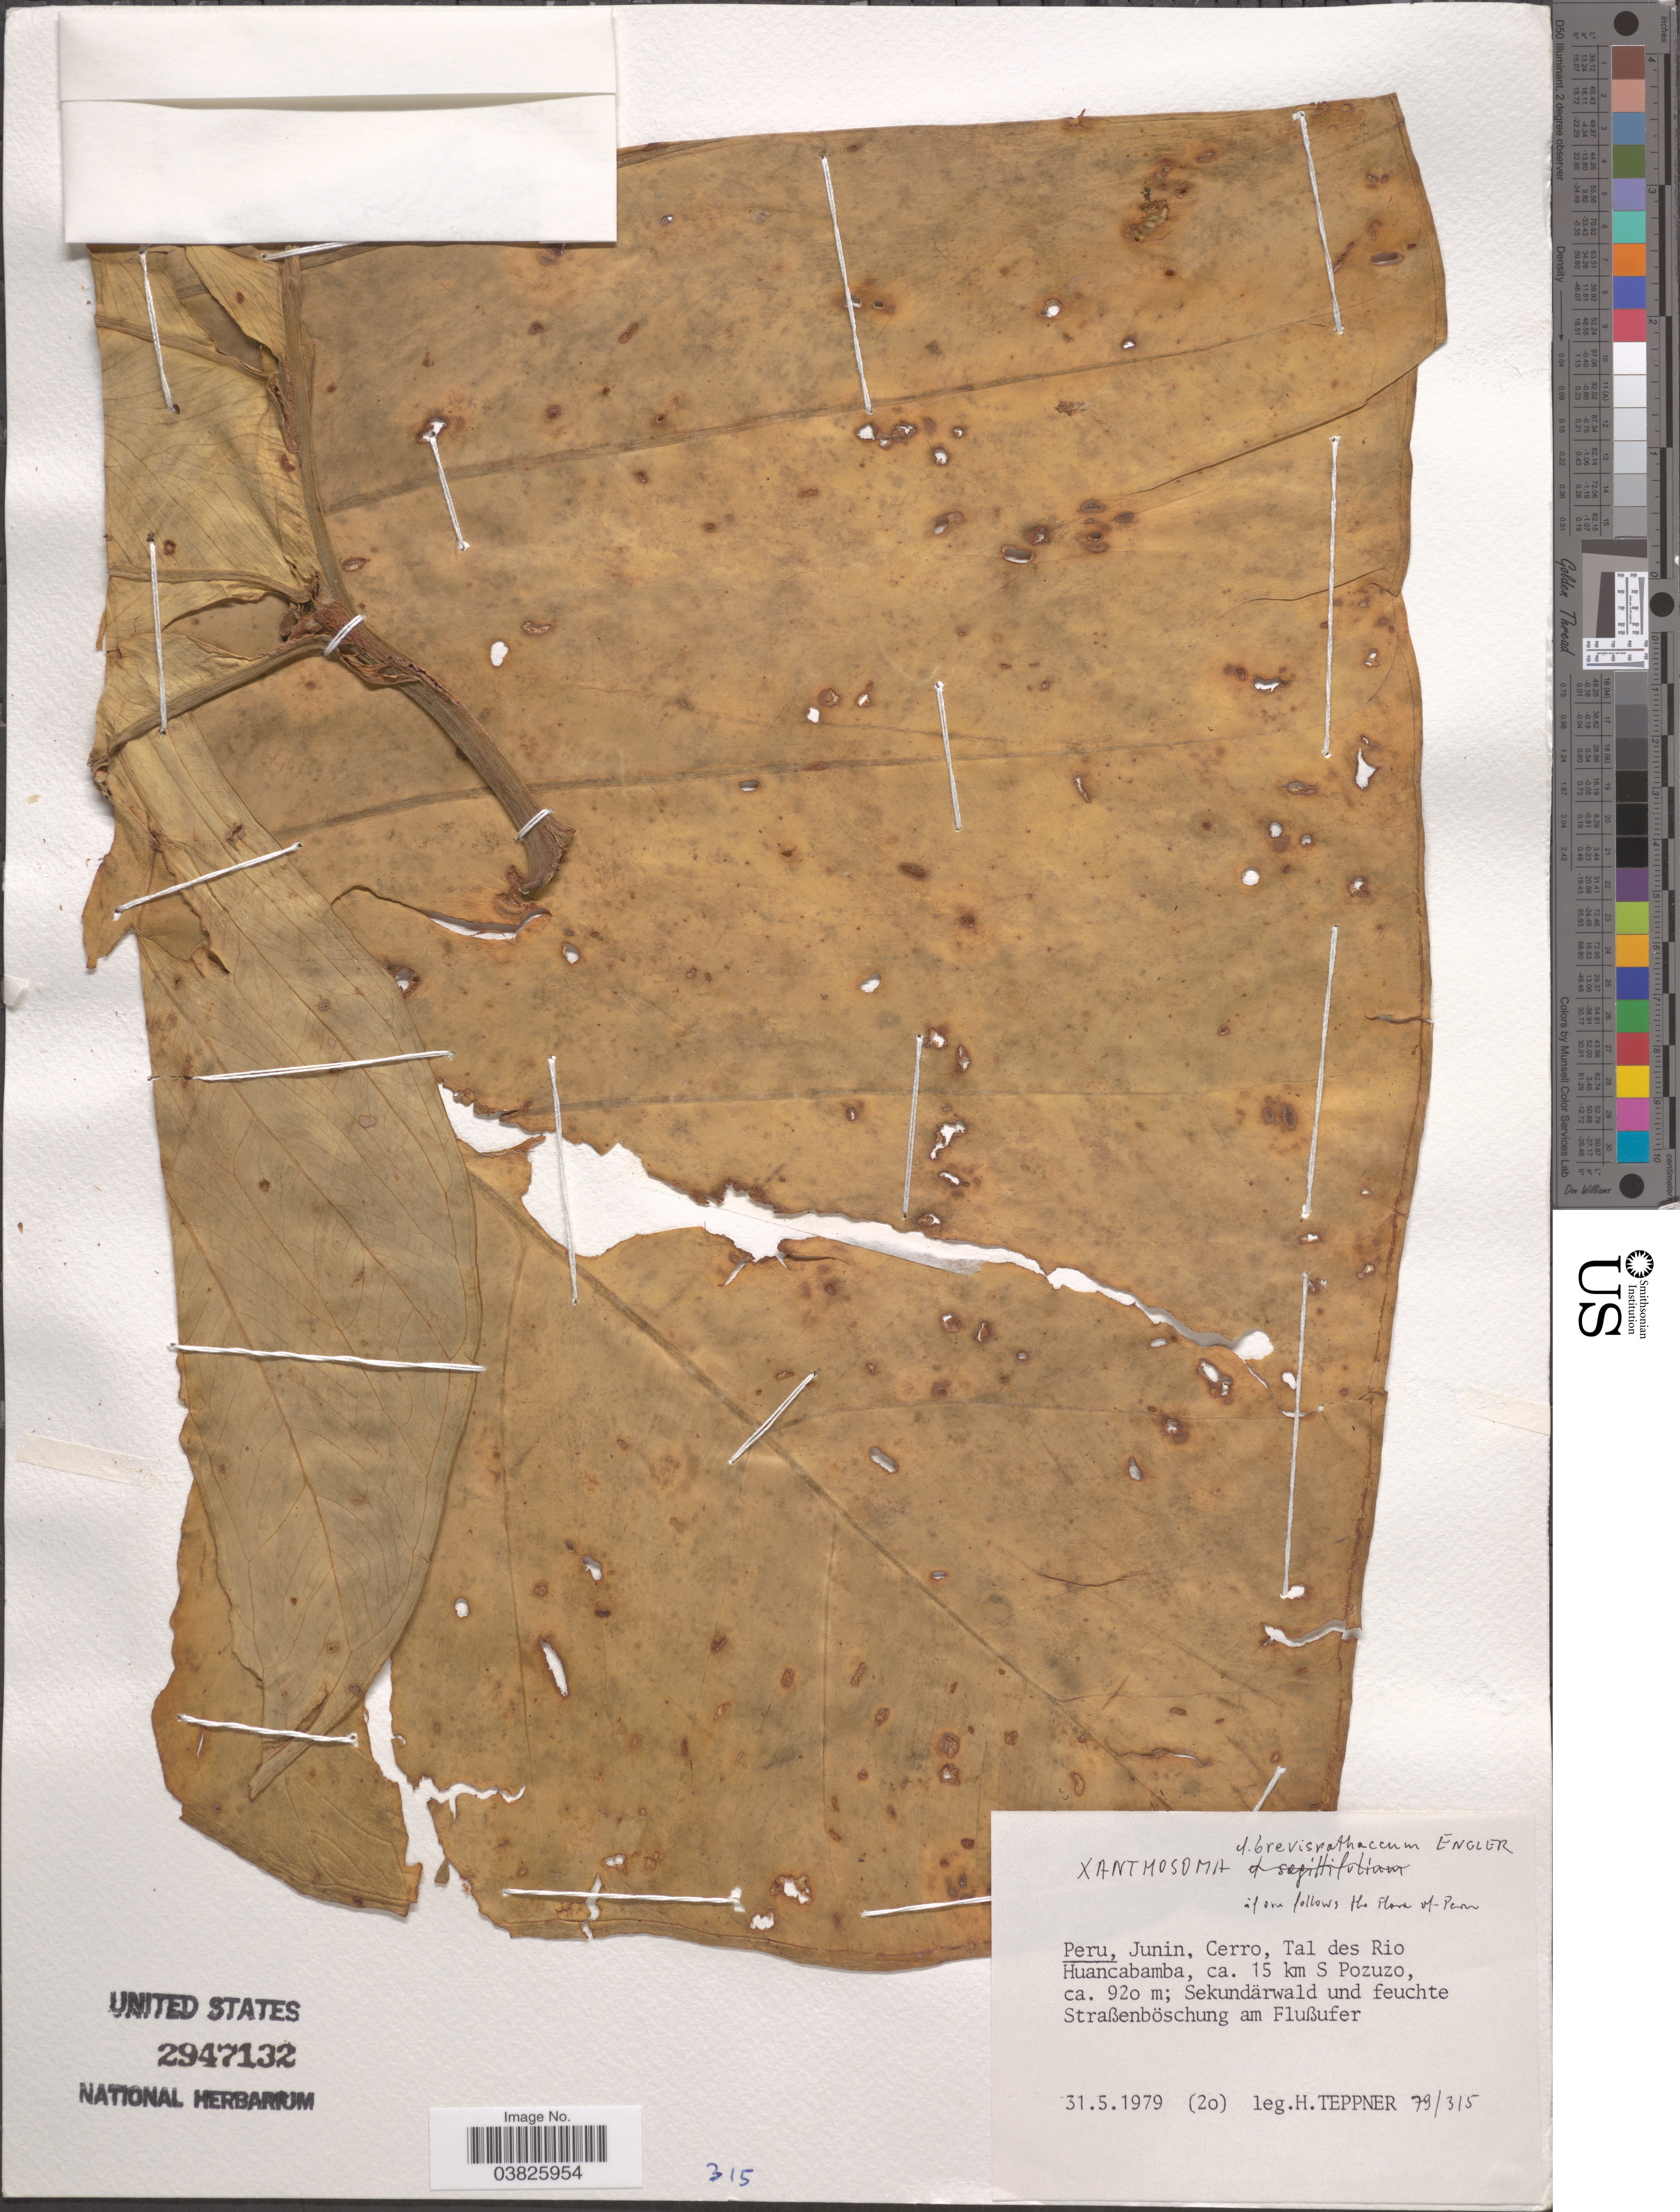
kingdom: Plantae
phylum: Tracheophyta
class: Liliopsida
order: Alismatales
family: Araceae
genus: Xanthosoma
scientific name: Xanthosoma brevispathaceum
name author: Engl.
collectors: H. Teppner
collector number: (20)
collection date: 1979-05-31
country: Peru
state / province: Junín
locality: Cerro, Tal des Rio Huancabamba, ca. 15 km S Pozuzo.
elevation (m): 920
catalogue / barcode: US 2947132